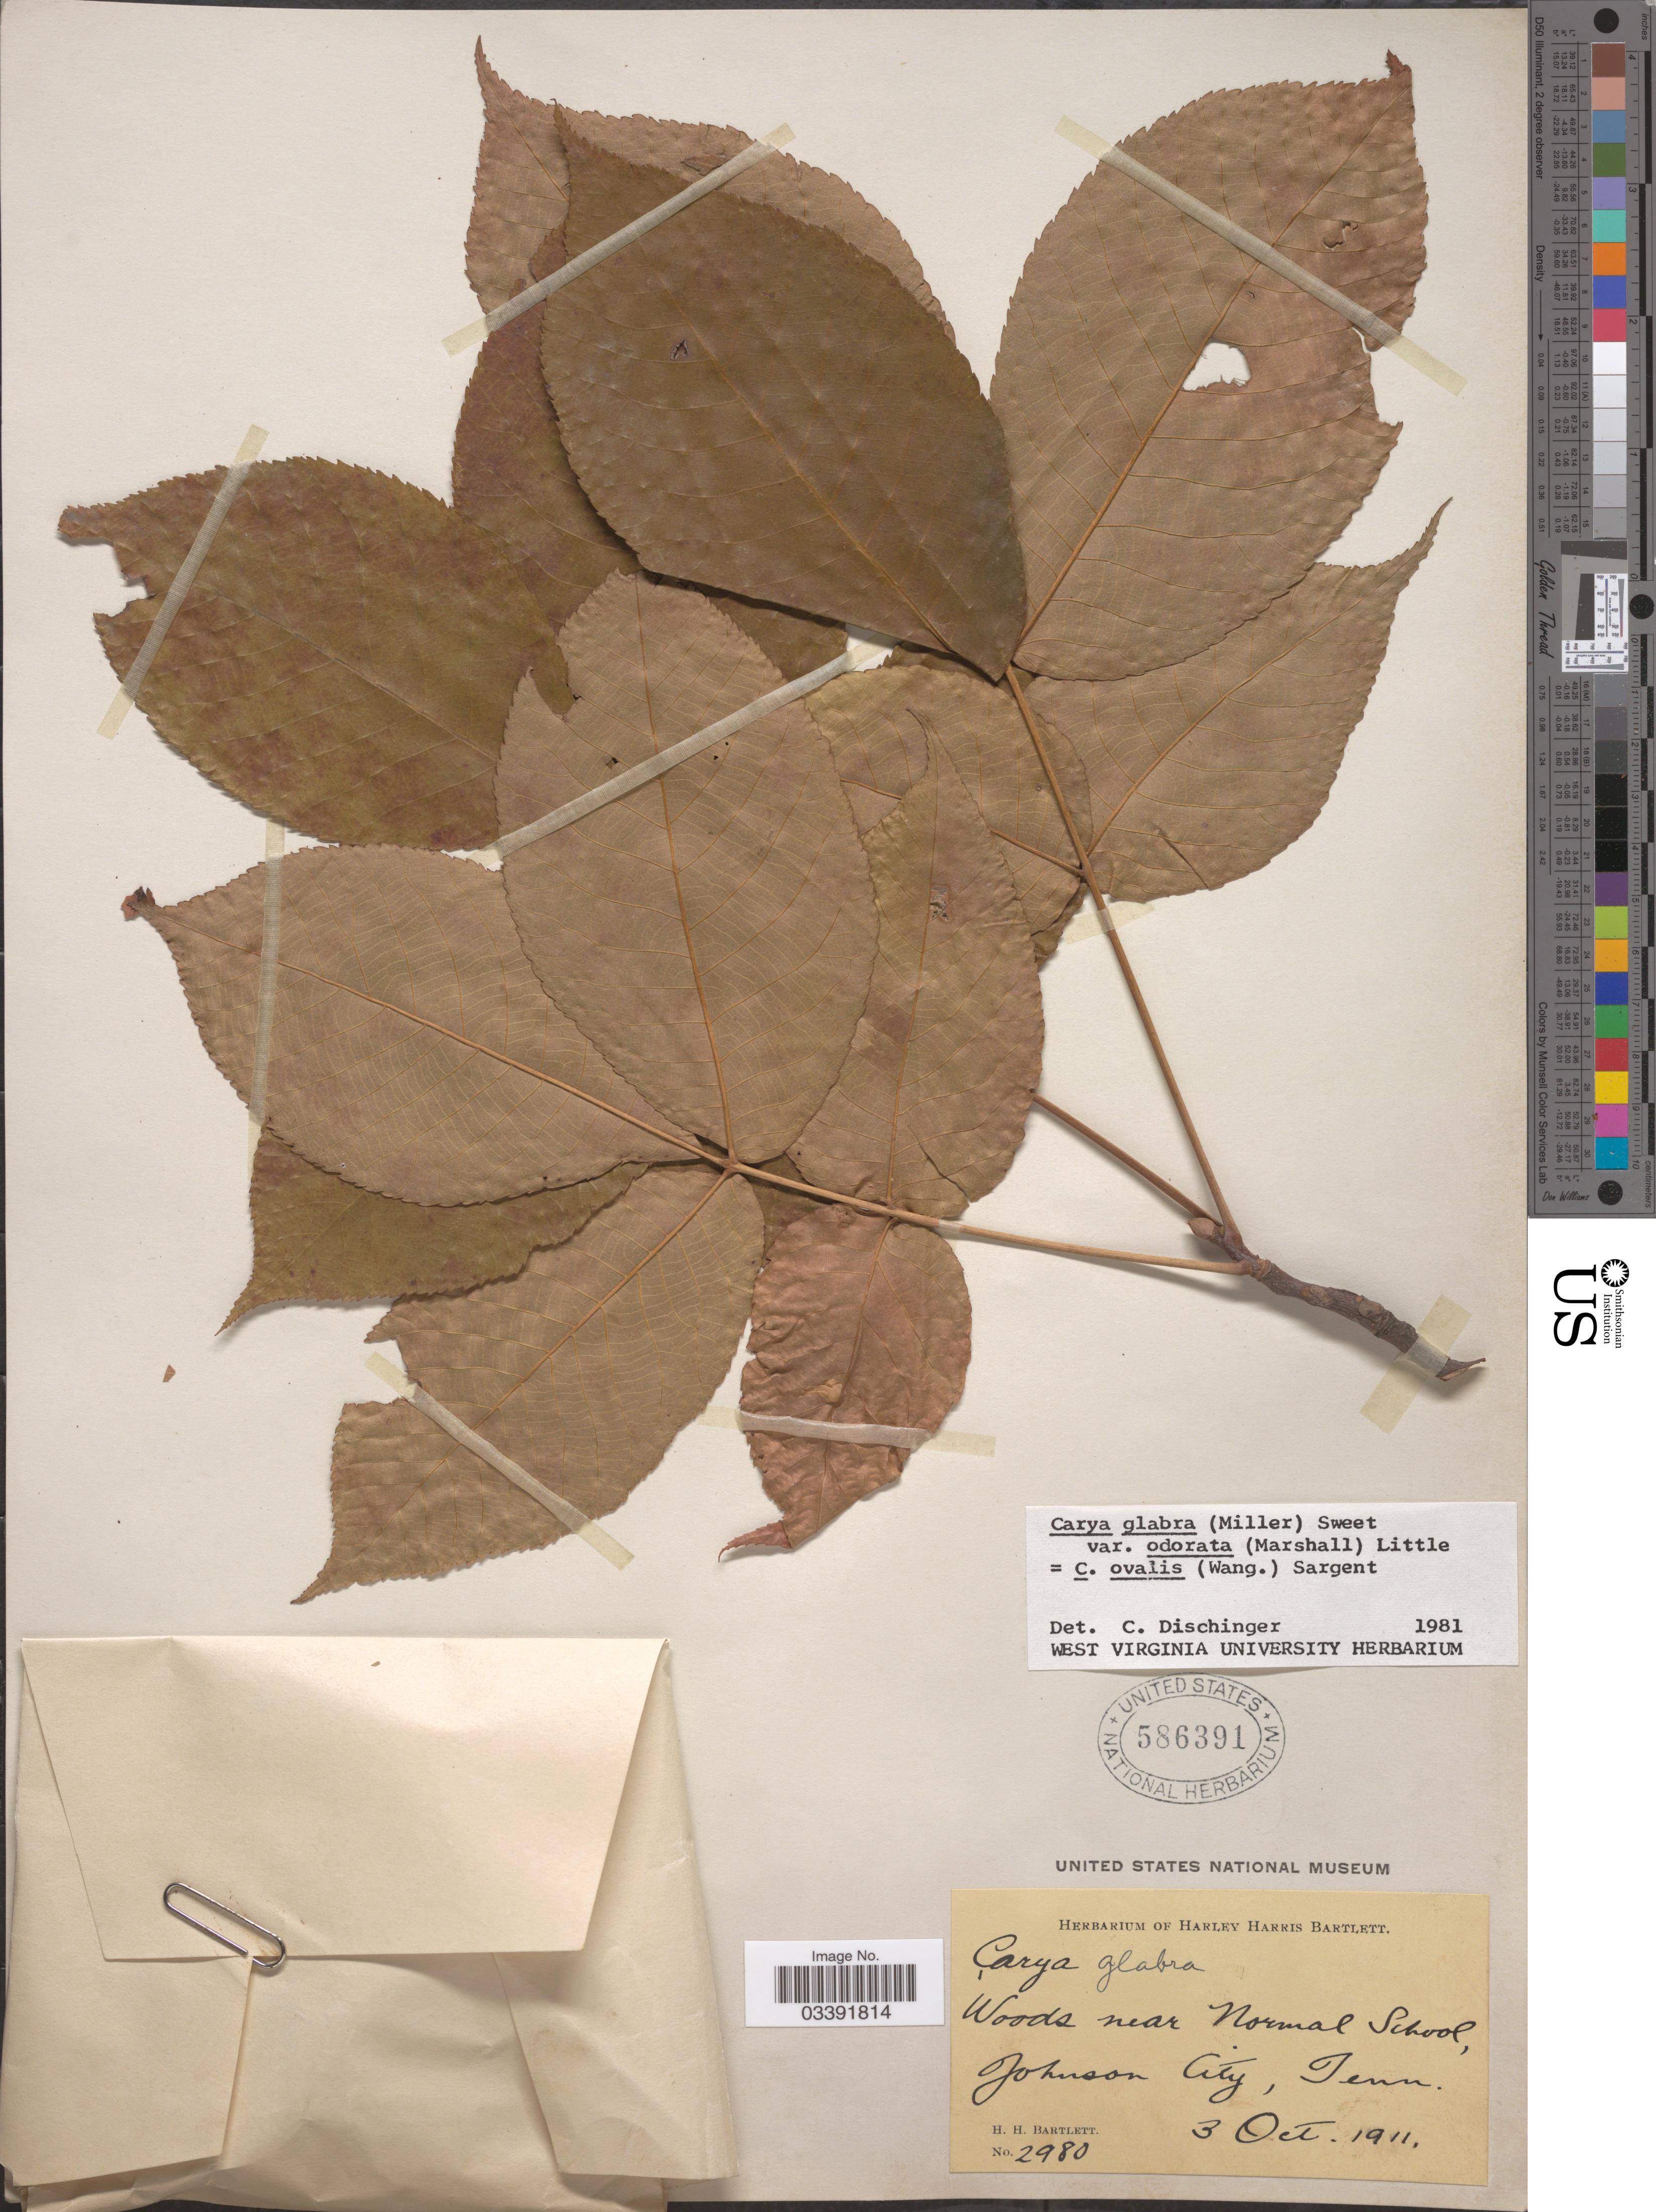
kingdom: Plantae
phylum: Tracheophyta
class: Magnoliopsida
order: Fagales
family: Juglandaceae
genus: Carya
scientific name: Carya glabra var. odorata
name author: (Marshall) Little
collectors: H. H. Bartlett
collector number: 2980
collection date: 1911-10-03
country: United States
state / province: Tennessee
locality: Woods near Normal School, Johnson City.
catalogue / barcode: US 586391